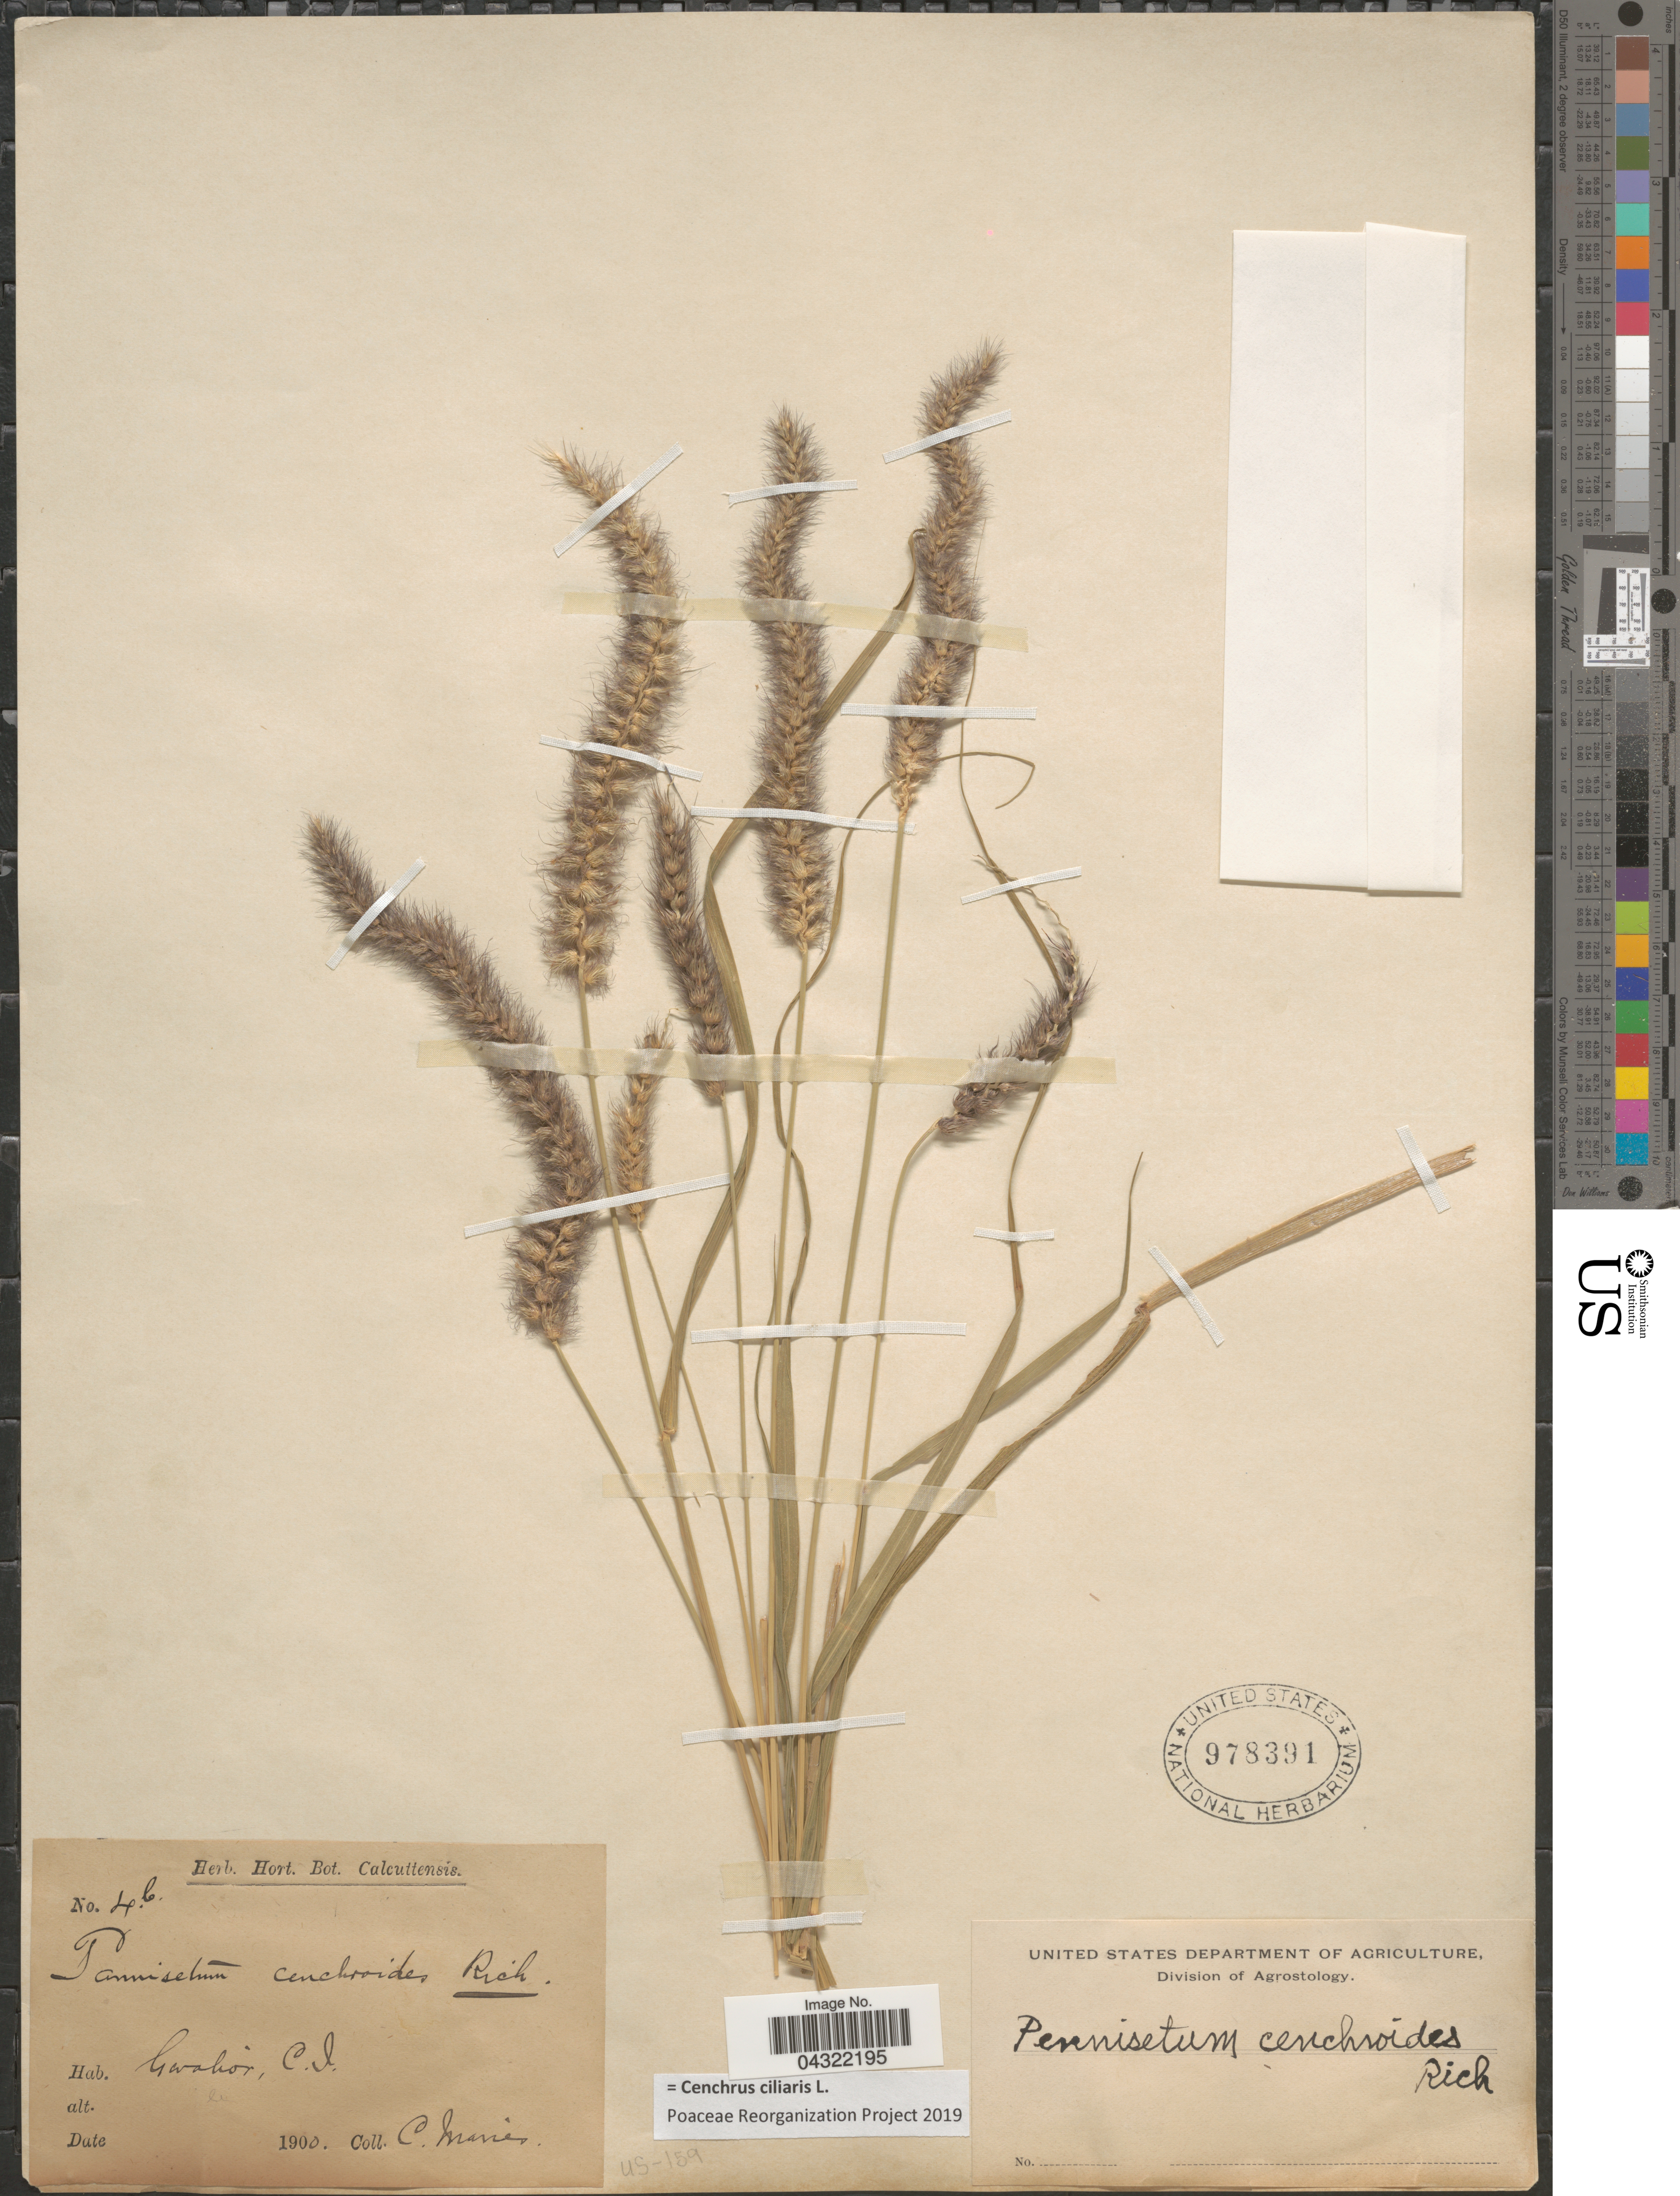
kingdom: Plantae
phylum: Tracheophyta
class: Liliopsida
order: Poales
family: Poaceae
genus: Cenchrus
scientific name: Cenchrus ciliaris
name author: L.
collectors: C. Maries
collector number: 4b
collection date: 1900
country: India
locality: Gwalior, C.I.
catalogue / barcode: US 978391